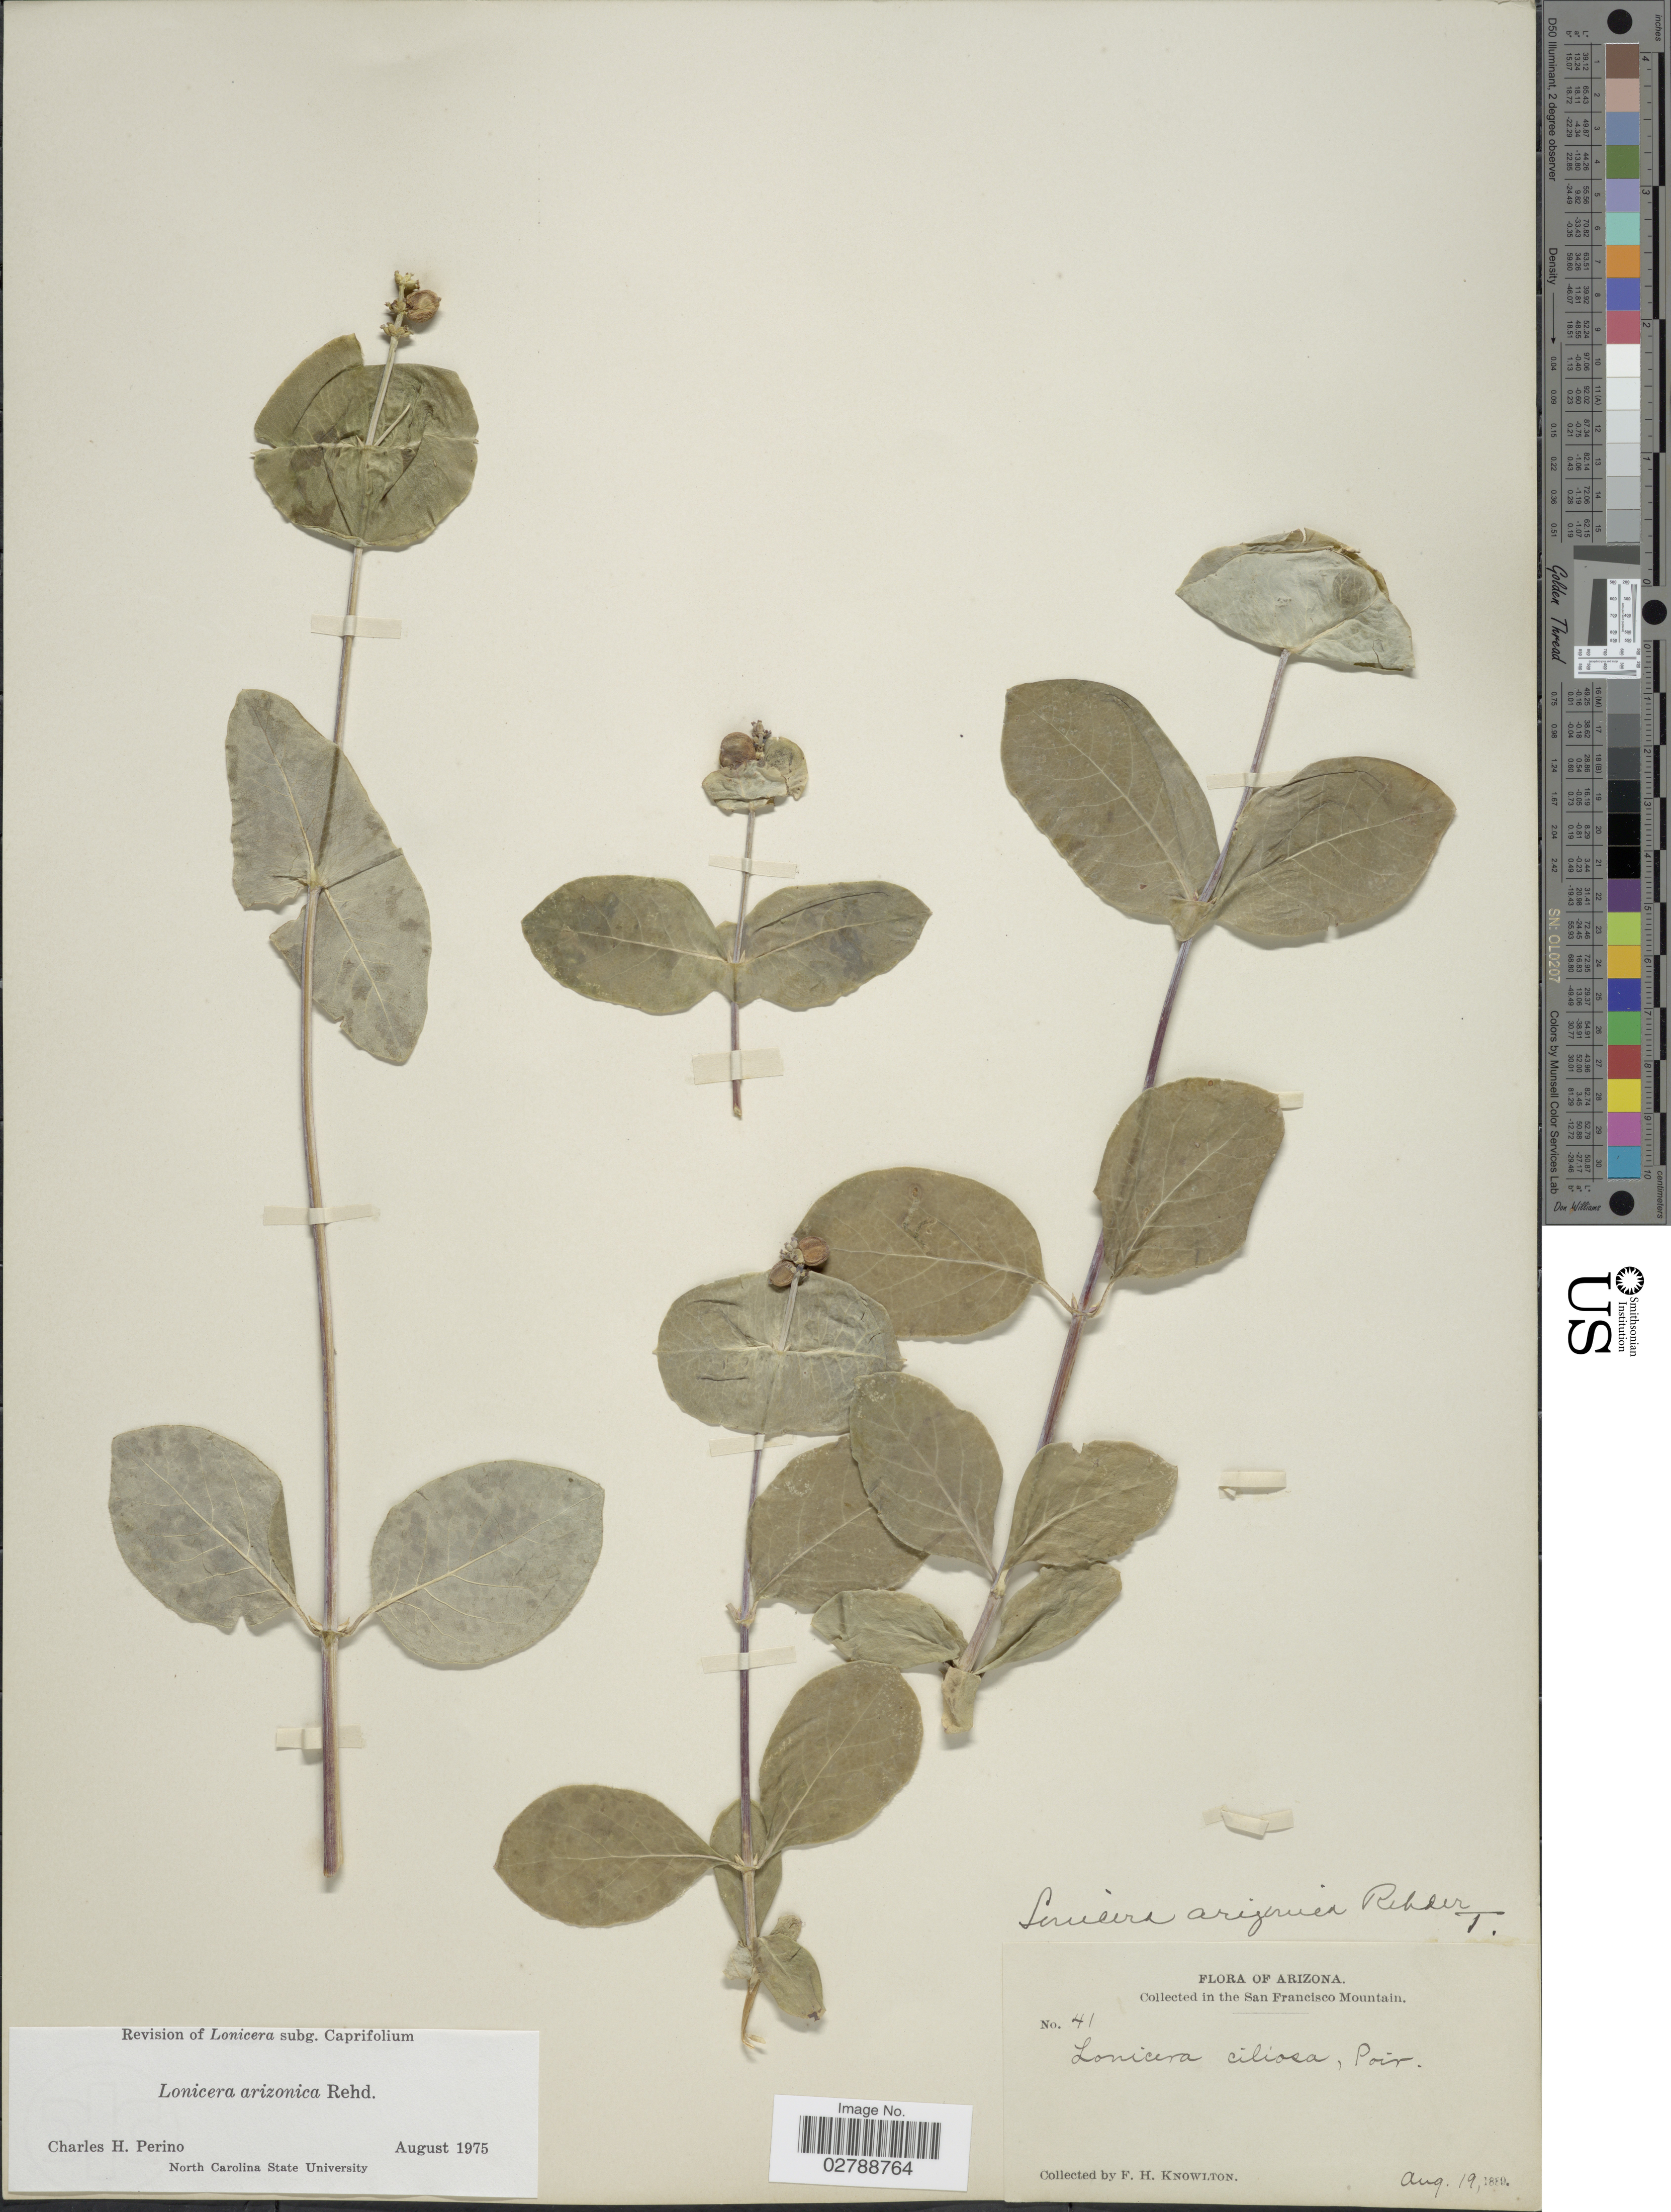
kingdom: Plantae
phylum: Tracheophyta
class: Magnoliopsida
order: Dipsacales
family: Caprifoliaceae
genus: Lonicera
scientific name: Lonicera arizonica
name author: Rehder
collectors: F. H. Knowlton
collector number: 41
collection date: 1889-08-19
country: United States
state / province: Arizona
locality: San Francisco Mountain.